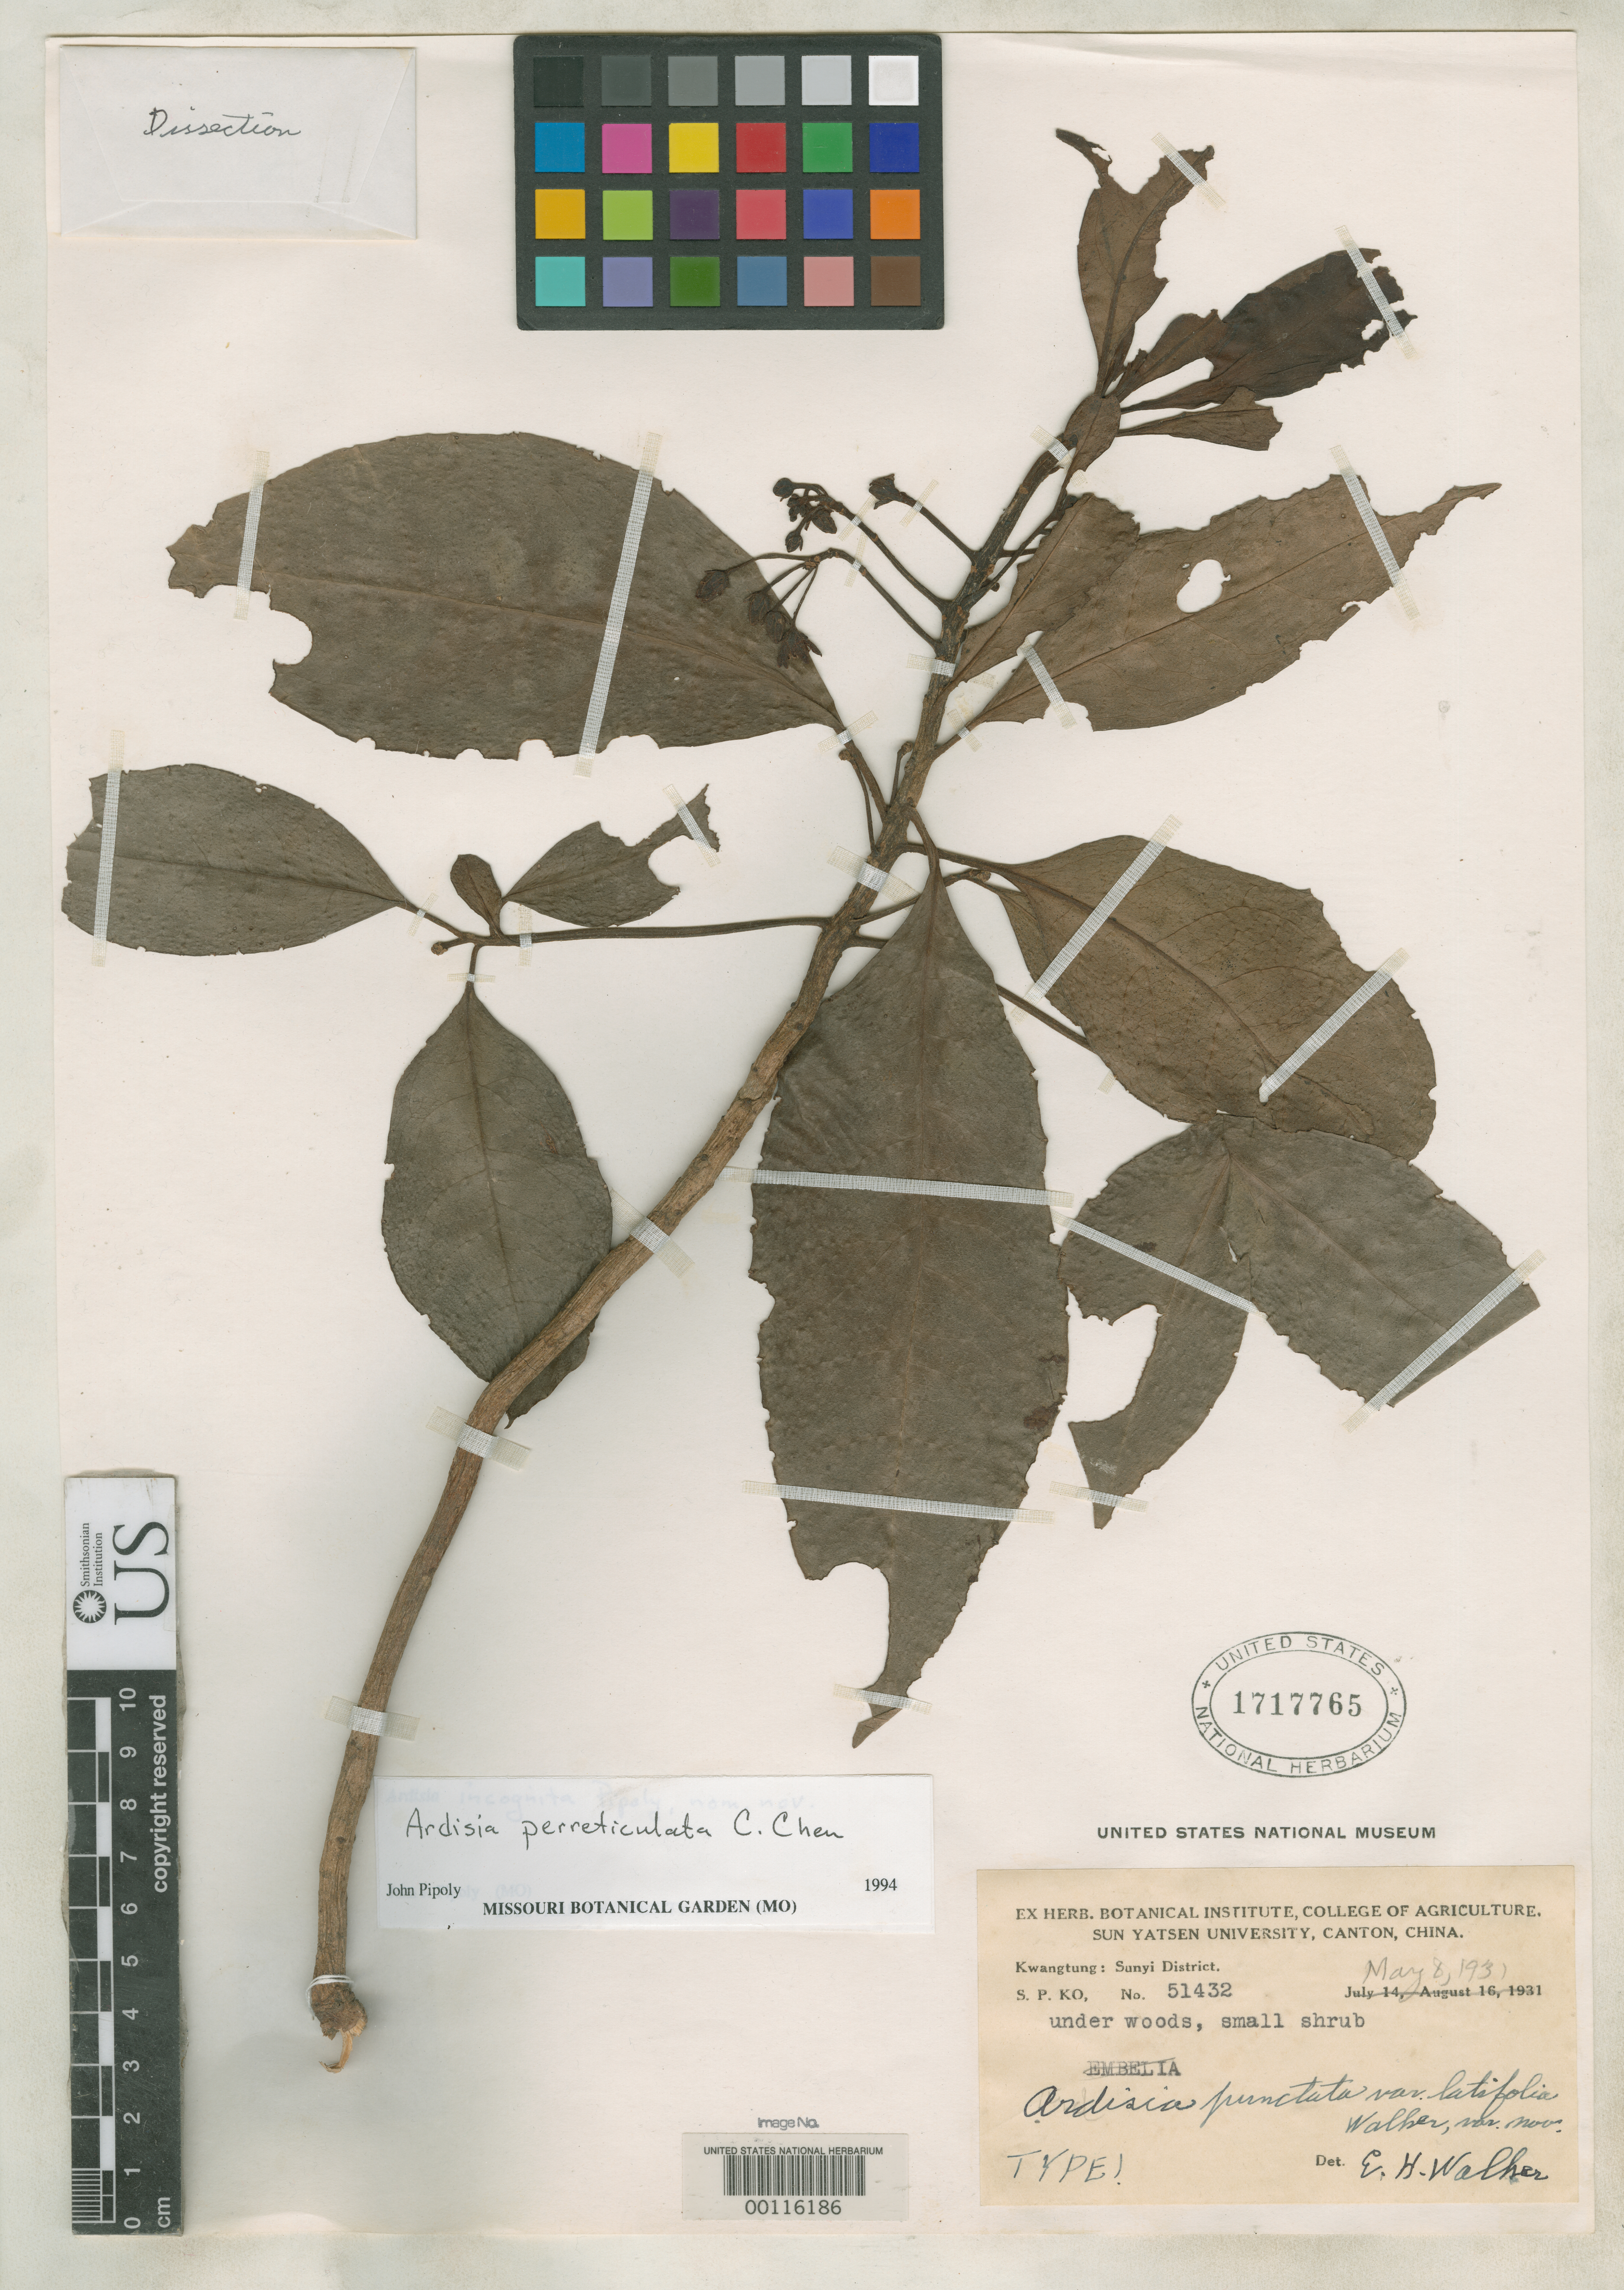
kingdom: Plantae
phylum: Tracheophyta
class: Magnoliopsida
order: Ericales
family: Primulaceae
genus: Ardisia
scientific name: Ardisia punctata var. latifolia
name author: E. Walker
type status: Holotype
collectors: S. P. Ko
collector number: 51432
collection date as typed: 08 May 1931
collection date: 1931-05-08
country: China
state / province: Guangdong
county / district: Sunyi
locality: Kwangtung: Sunyi District.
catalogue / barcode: US 1717765